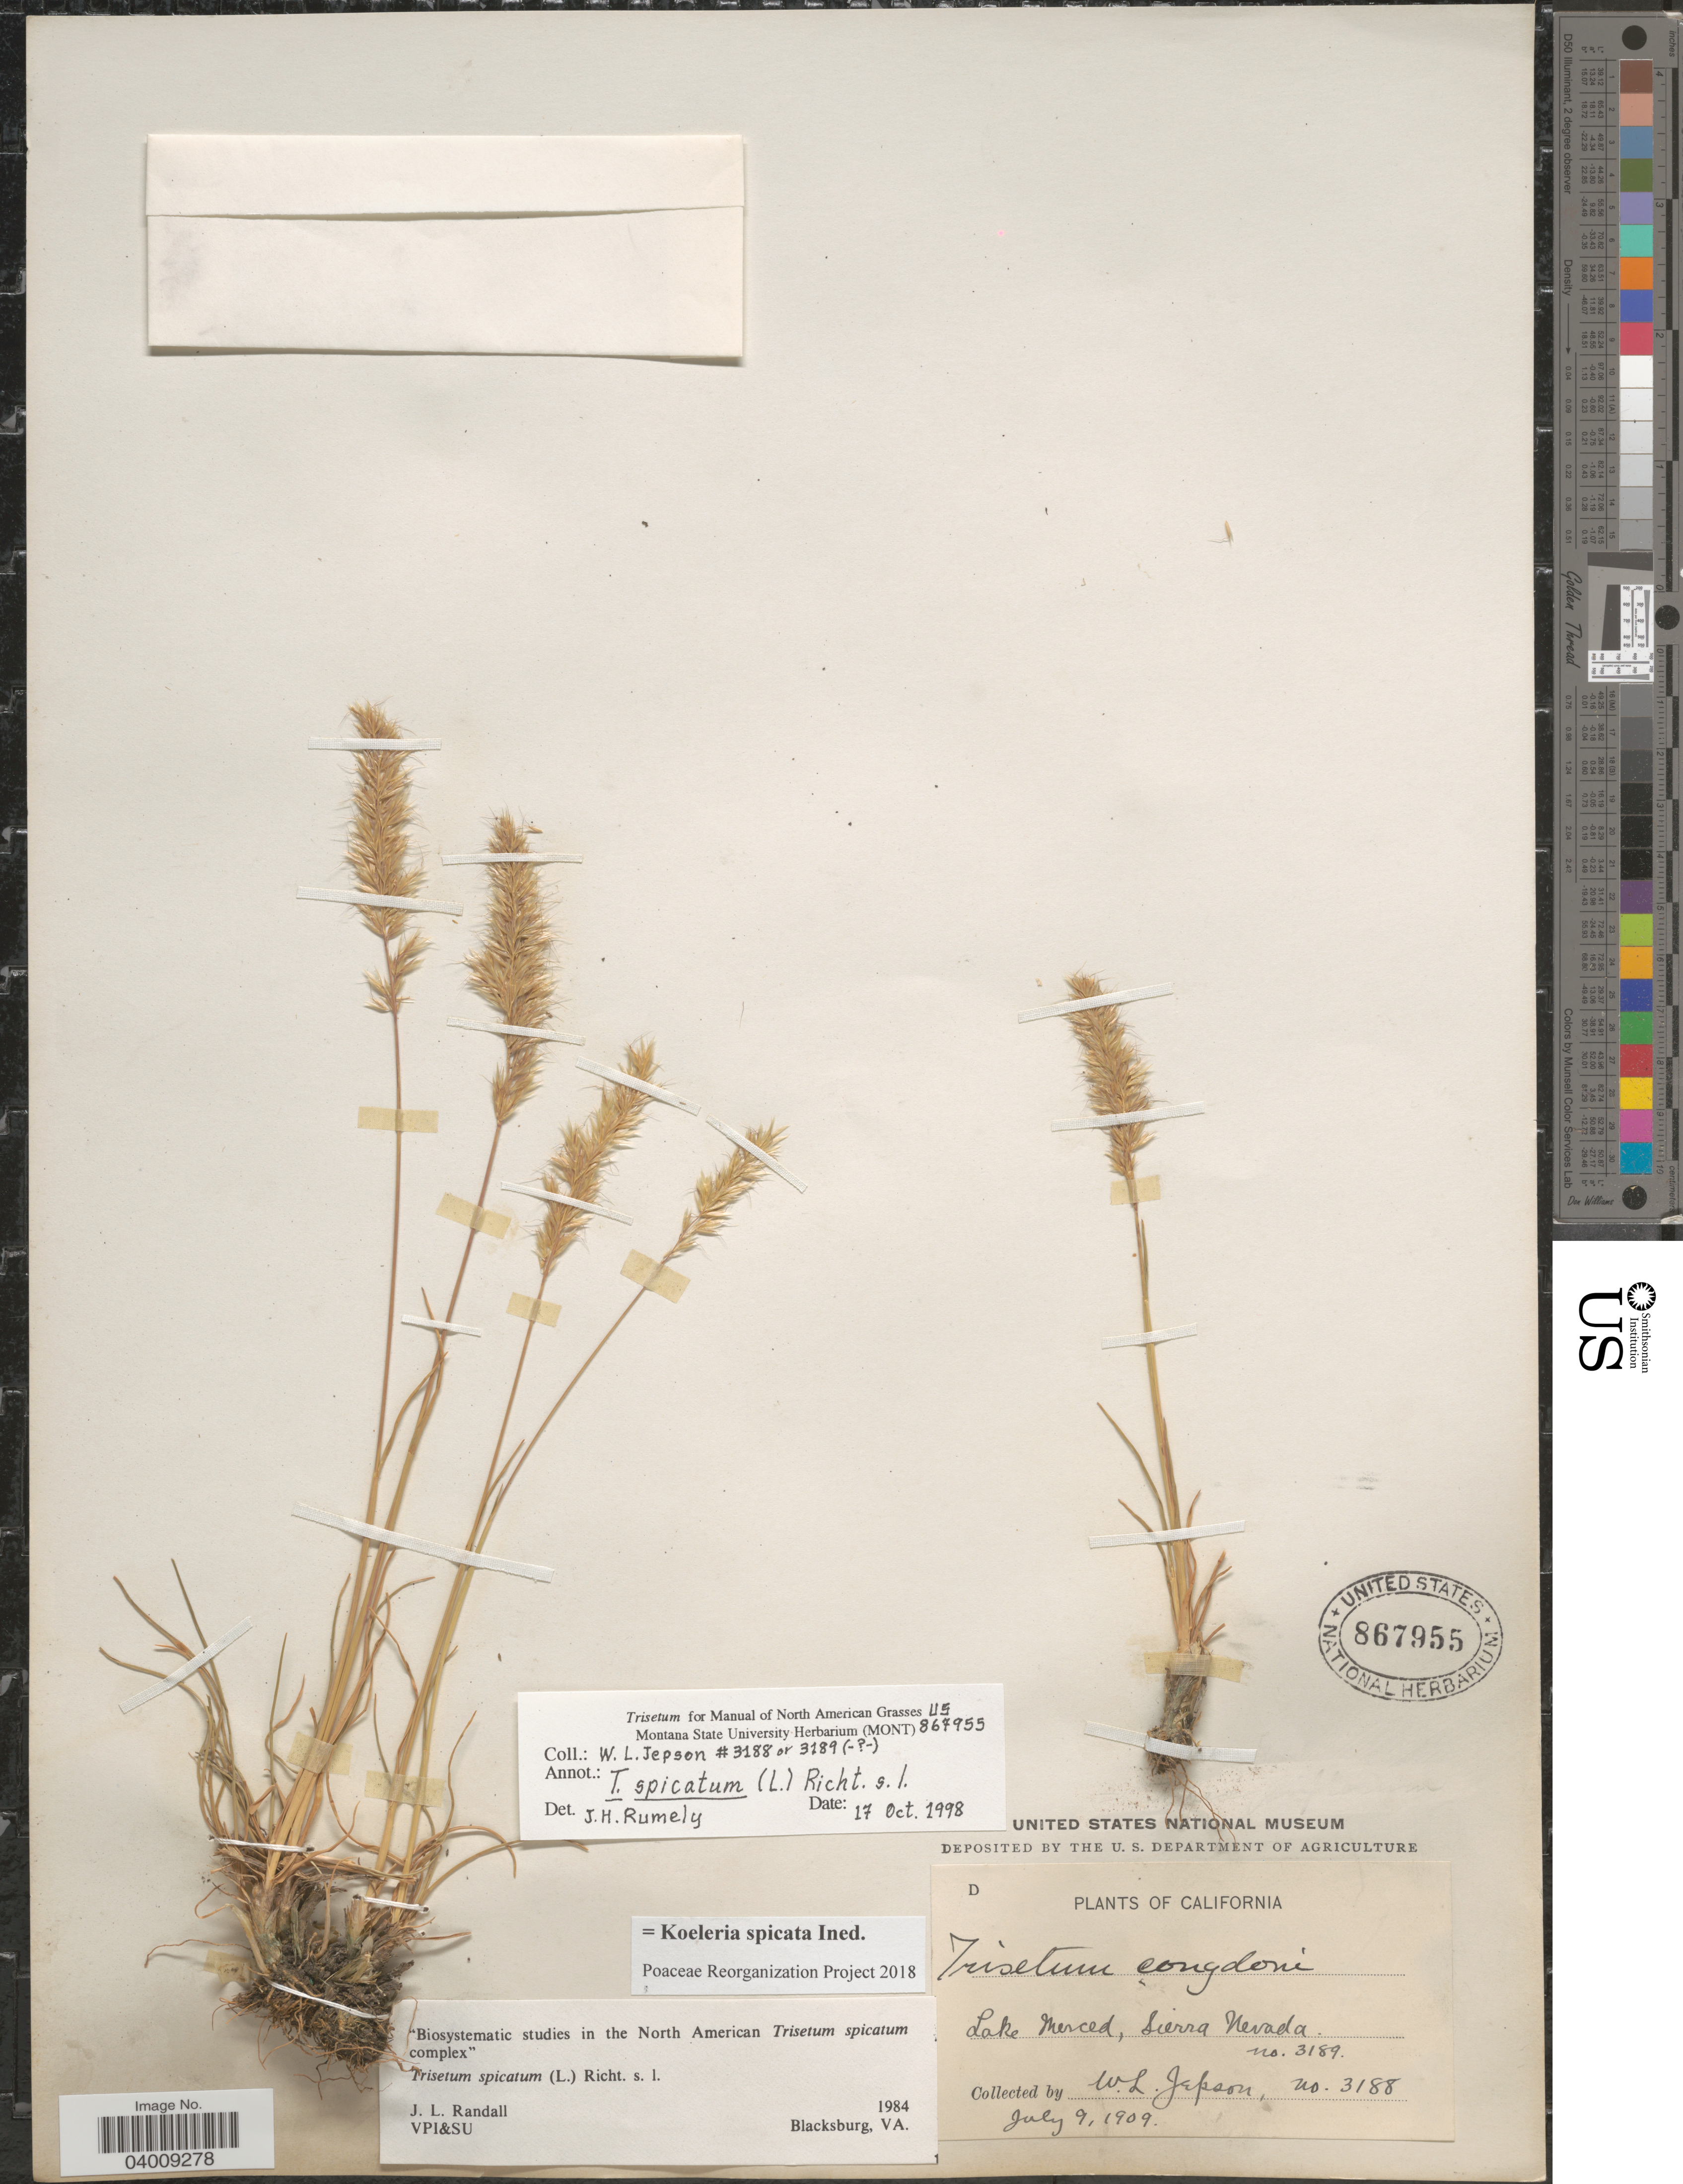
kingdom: Plantae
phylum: Tracheophyta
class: Liliopsida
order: Poales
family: Poaceae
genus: Koeleria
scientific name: Koeleria spicata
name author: (L.) Barberá et al.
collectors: W. L. Jepson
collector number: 3189/3188?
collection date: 1909-07-09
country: United States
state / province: California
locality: Lake Merced, Sierra Nevada.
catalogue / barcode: US 867955